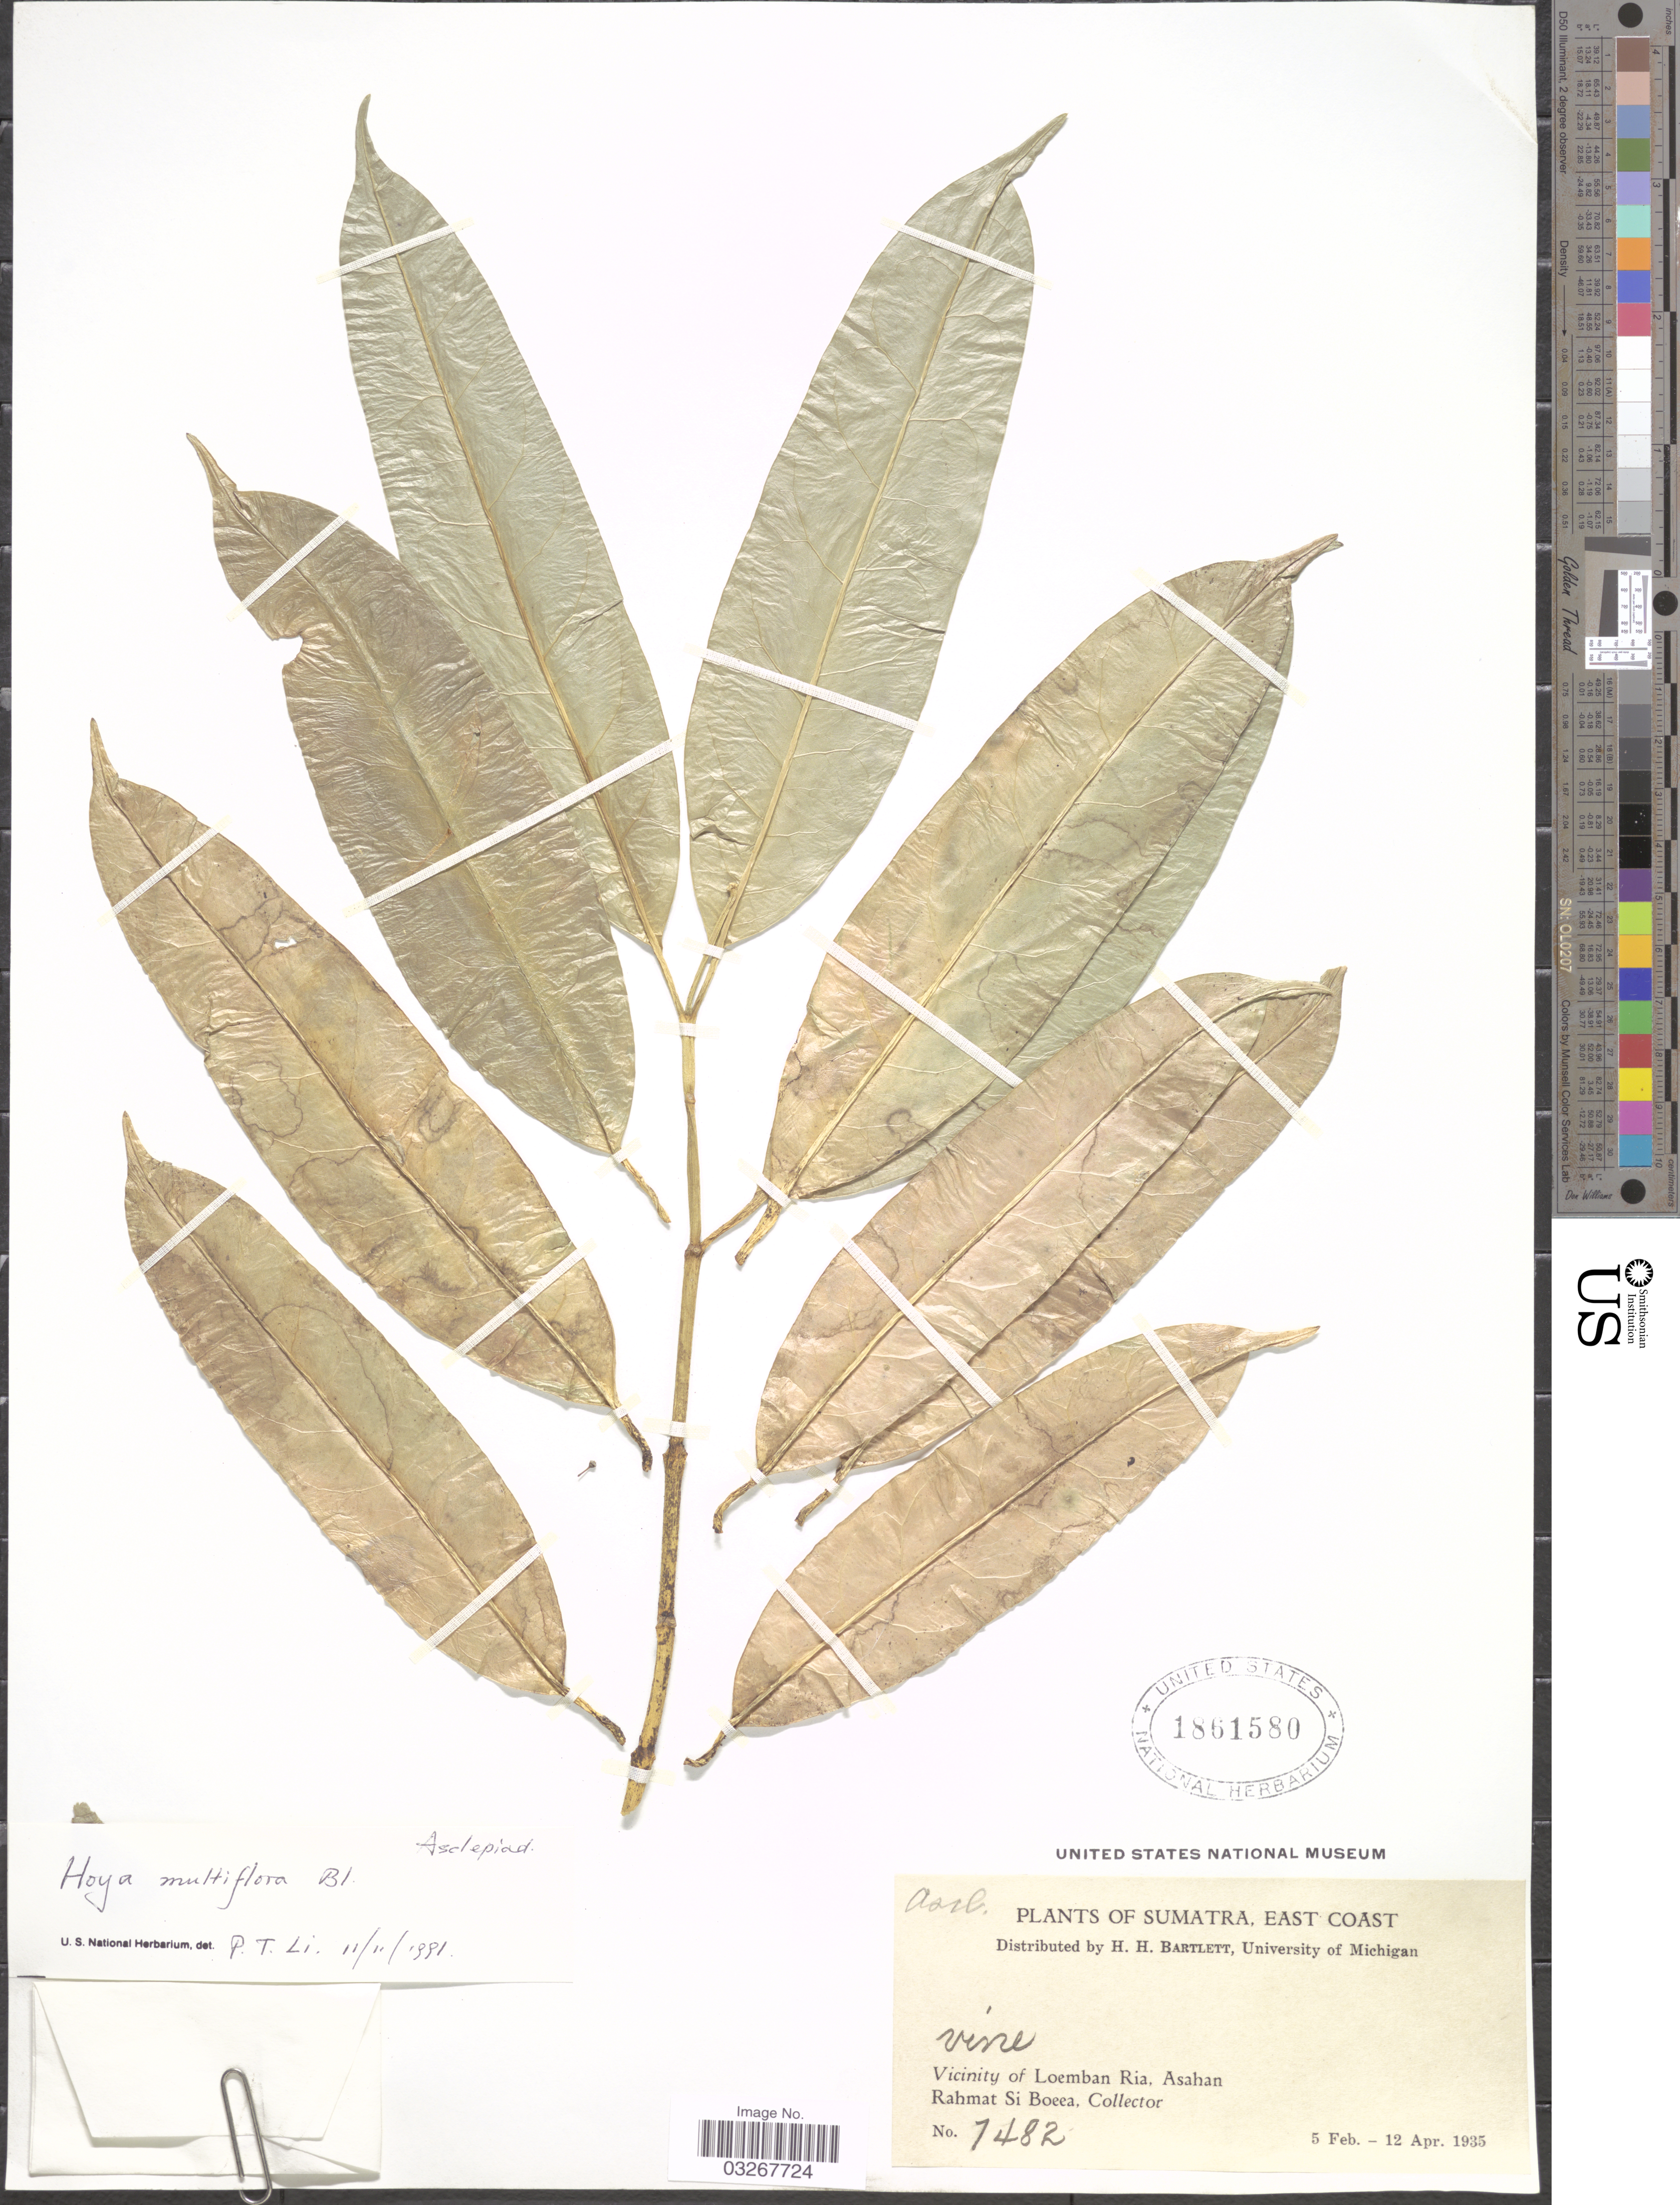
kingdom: Plantae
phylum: Tracheophyta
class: Magnoliopsida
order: Gentianales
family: Apocynaceae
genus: Hoya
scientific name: Hoya multiflora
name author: Blume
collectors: Rahmat Si Boeea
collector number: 7482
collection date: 1935-02-05/1935-04-12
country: Indonesia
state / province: Sumatra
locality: East Coast. Vicinity of Loemban Ria, Asahan.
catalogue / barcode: US 1861580